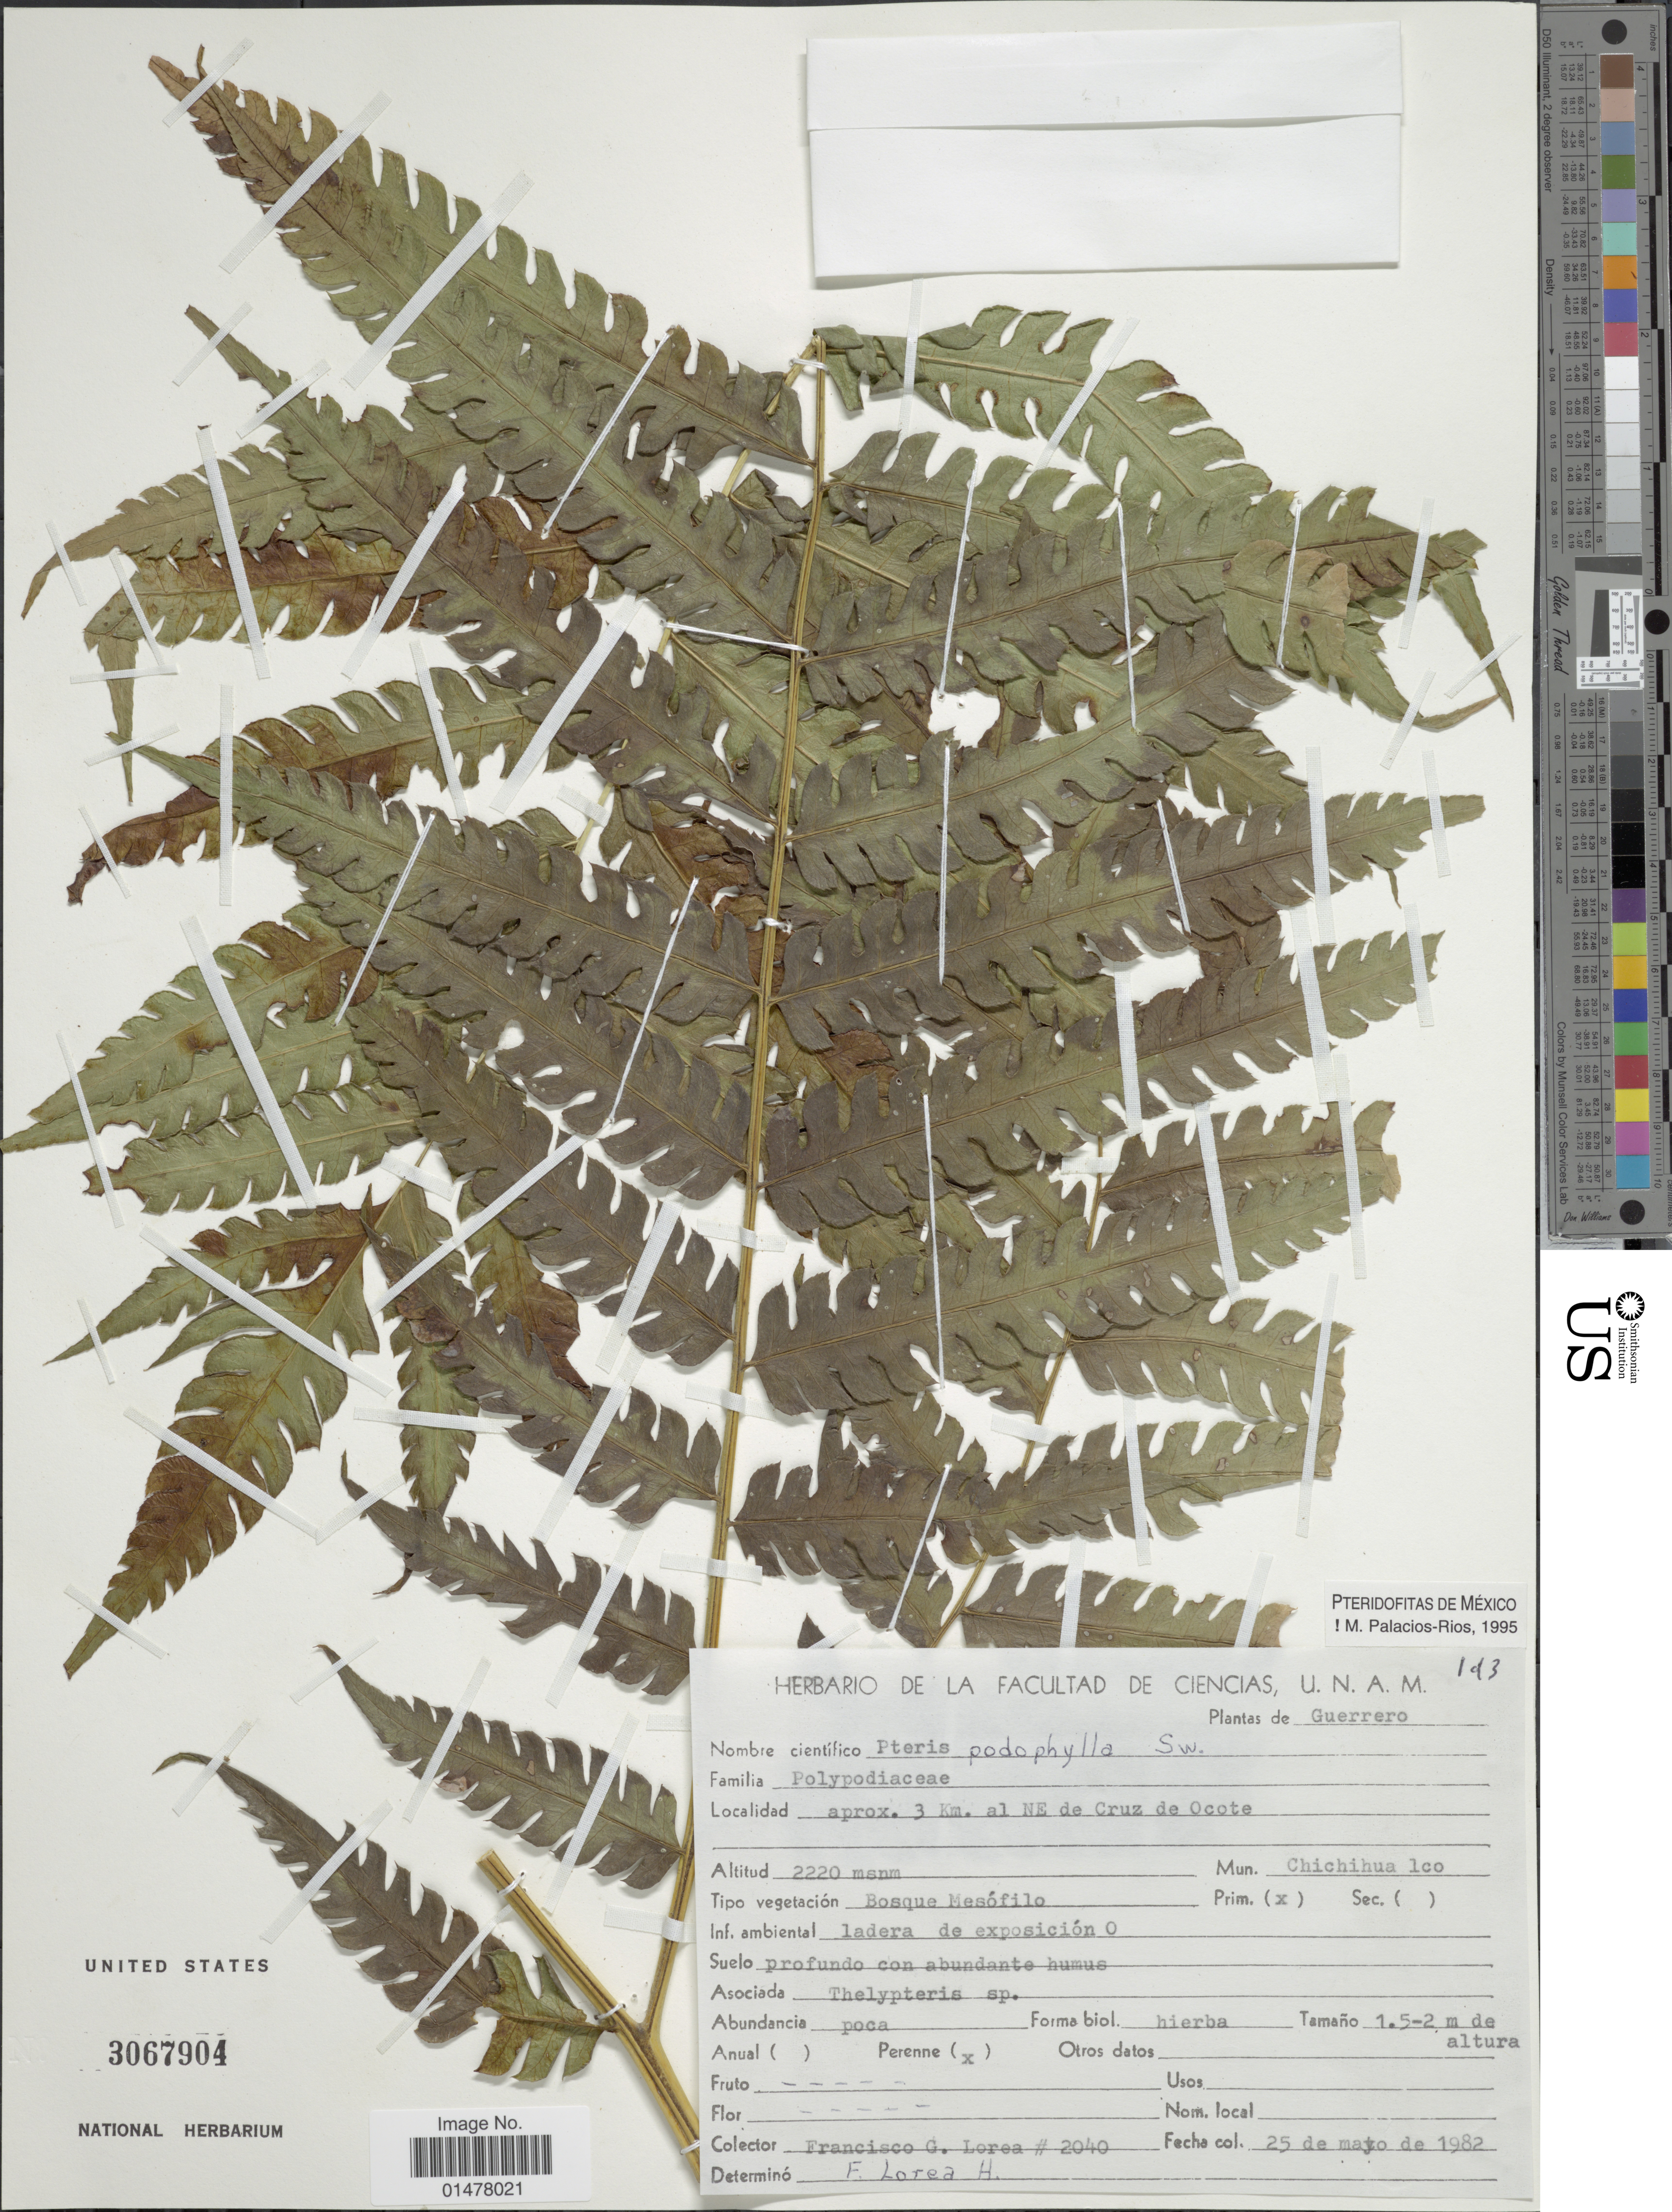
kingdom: Plantae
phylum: Tracheophyta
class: Polypodiopsida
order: Polypodiales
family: Pteridaceae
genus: Pteris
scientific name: Pteris podophylla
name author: Sw.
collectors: F. Lorea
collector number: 2040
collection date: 1982-05-25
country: Mexico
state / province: Guerrero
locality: Plantas de Guerrero, aprox 3km. al NE de Cruz de Ocote, Mun. Chichihua lco.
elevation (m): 2220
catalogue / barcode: US 3067904